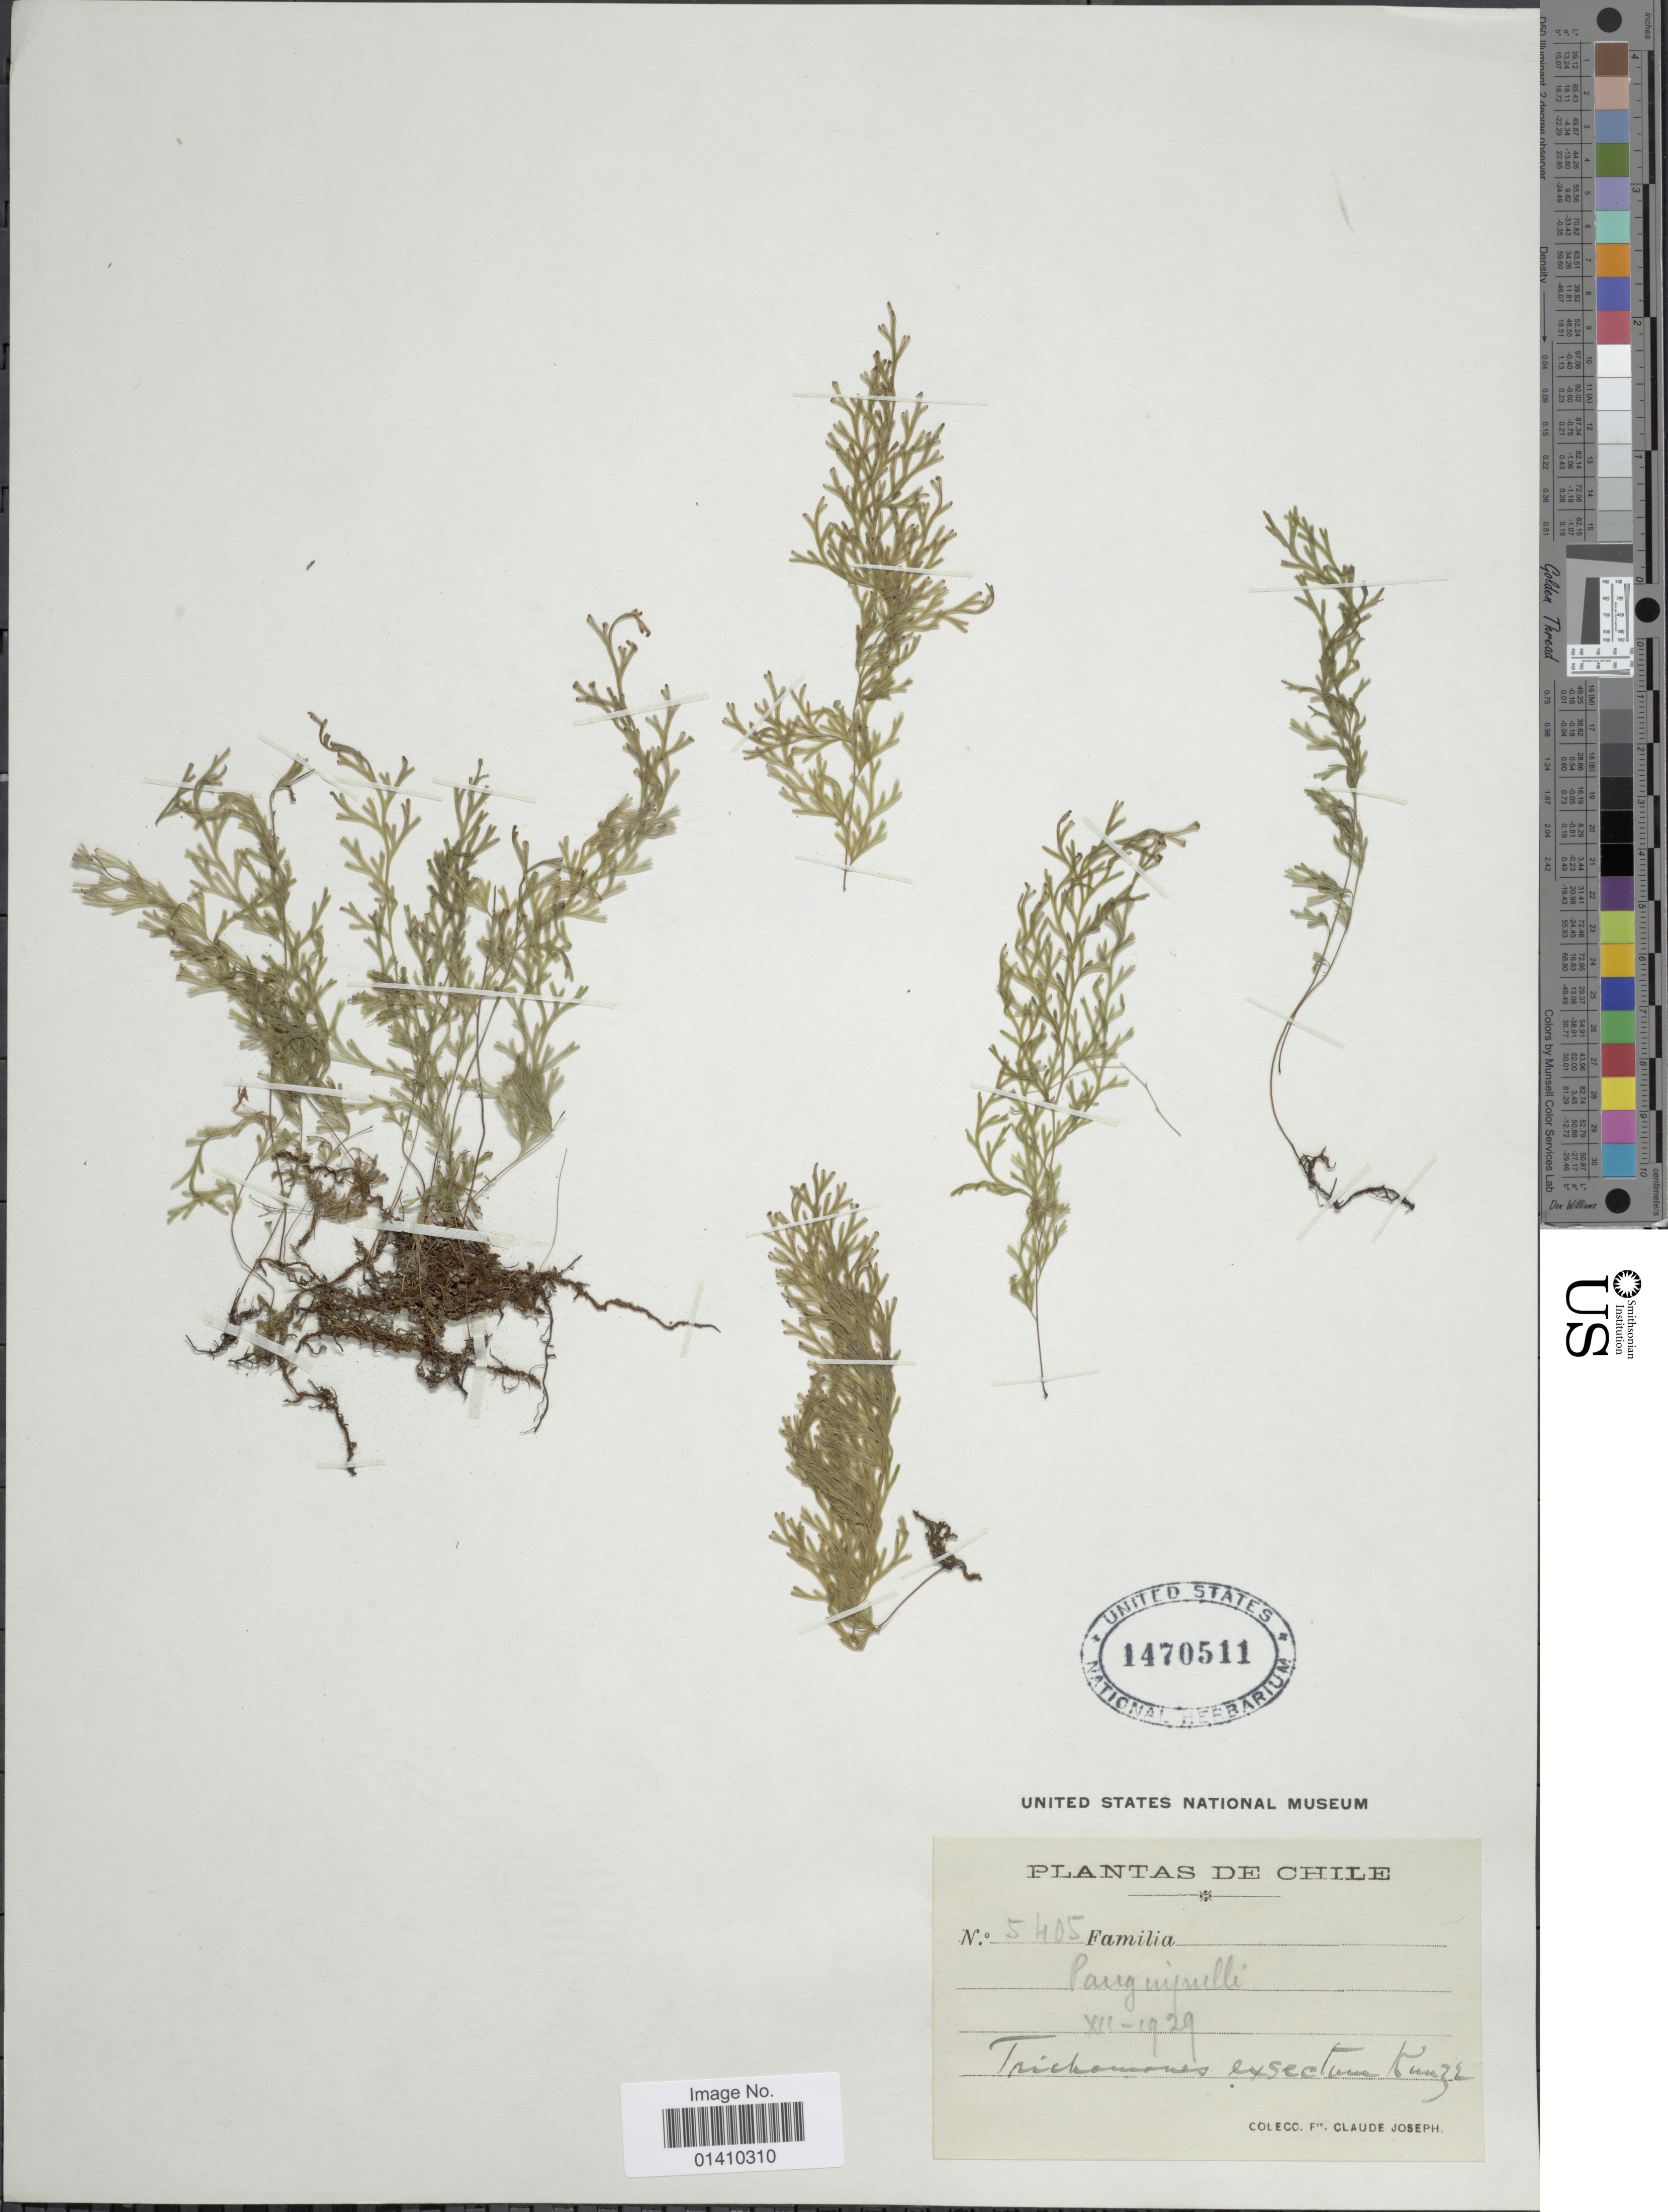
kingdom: Plantae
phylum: Tracheophyta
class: Polypodiopsida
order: Hymenophyllales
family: Hymenophyllaceae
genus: Polyphlebium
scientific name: Polyphlebium exsectum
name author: (Kunze) Ebihara & Dubuisson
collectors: C. Joseph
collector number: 5405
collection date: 1929-12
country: Chile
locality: Panguipulli.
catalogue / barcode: US 1470511